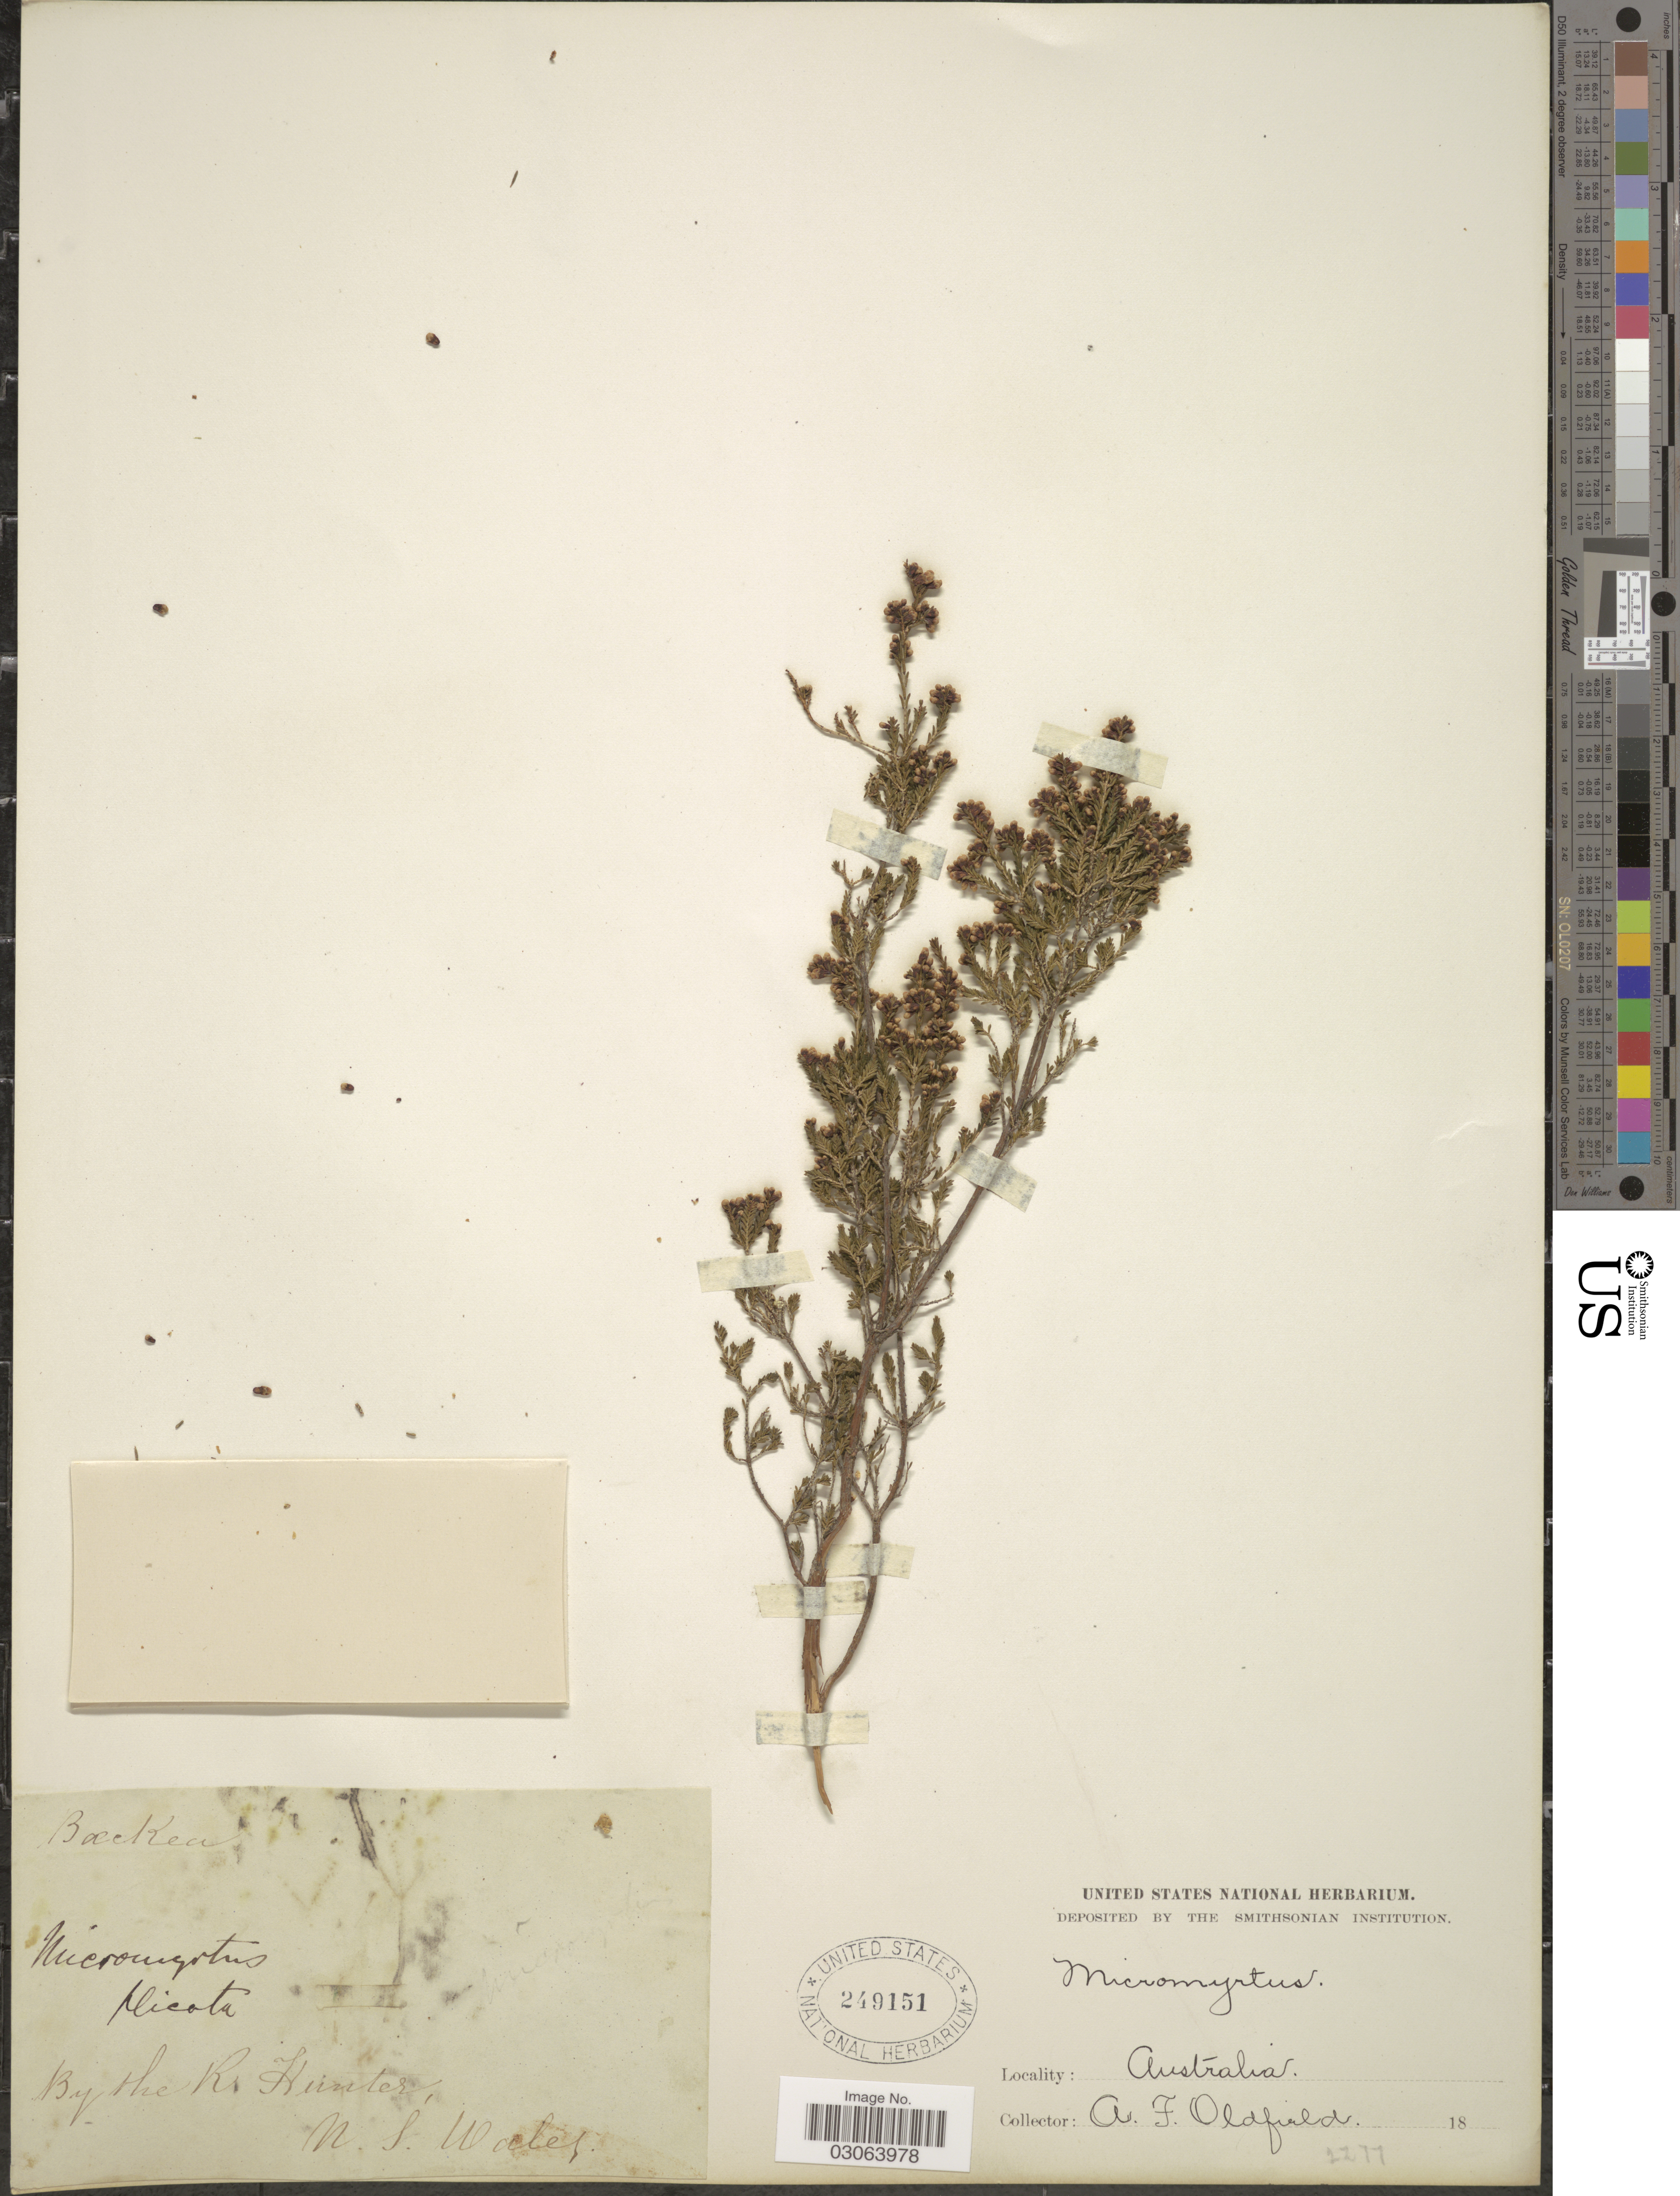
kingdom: Plantae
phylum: Tracheophyta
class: Magnoliopsida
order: Myrtales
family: Myrtaceae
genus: Micromyrtus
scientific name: Micromyrtus sp.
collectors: A. Oldfield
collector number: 2277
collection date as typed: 18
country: Australia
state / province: New South Wales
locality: By the R. Hinter.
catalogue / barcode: US 249151